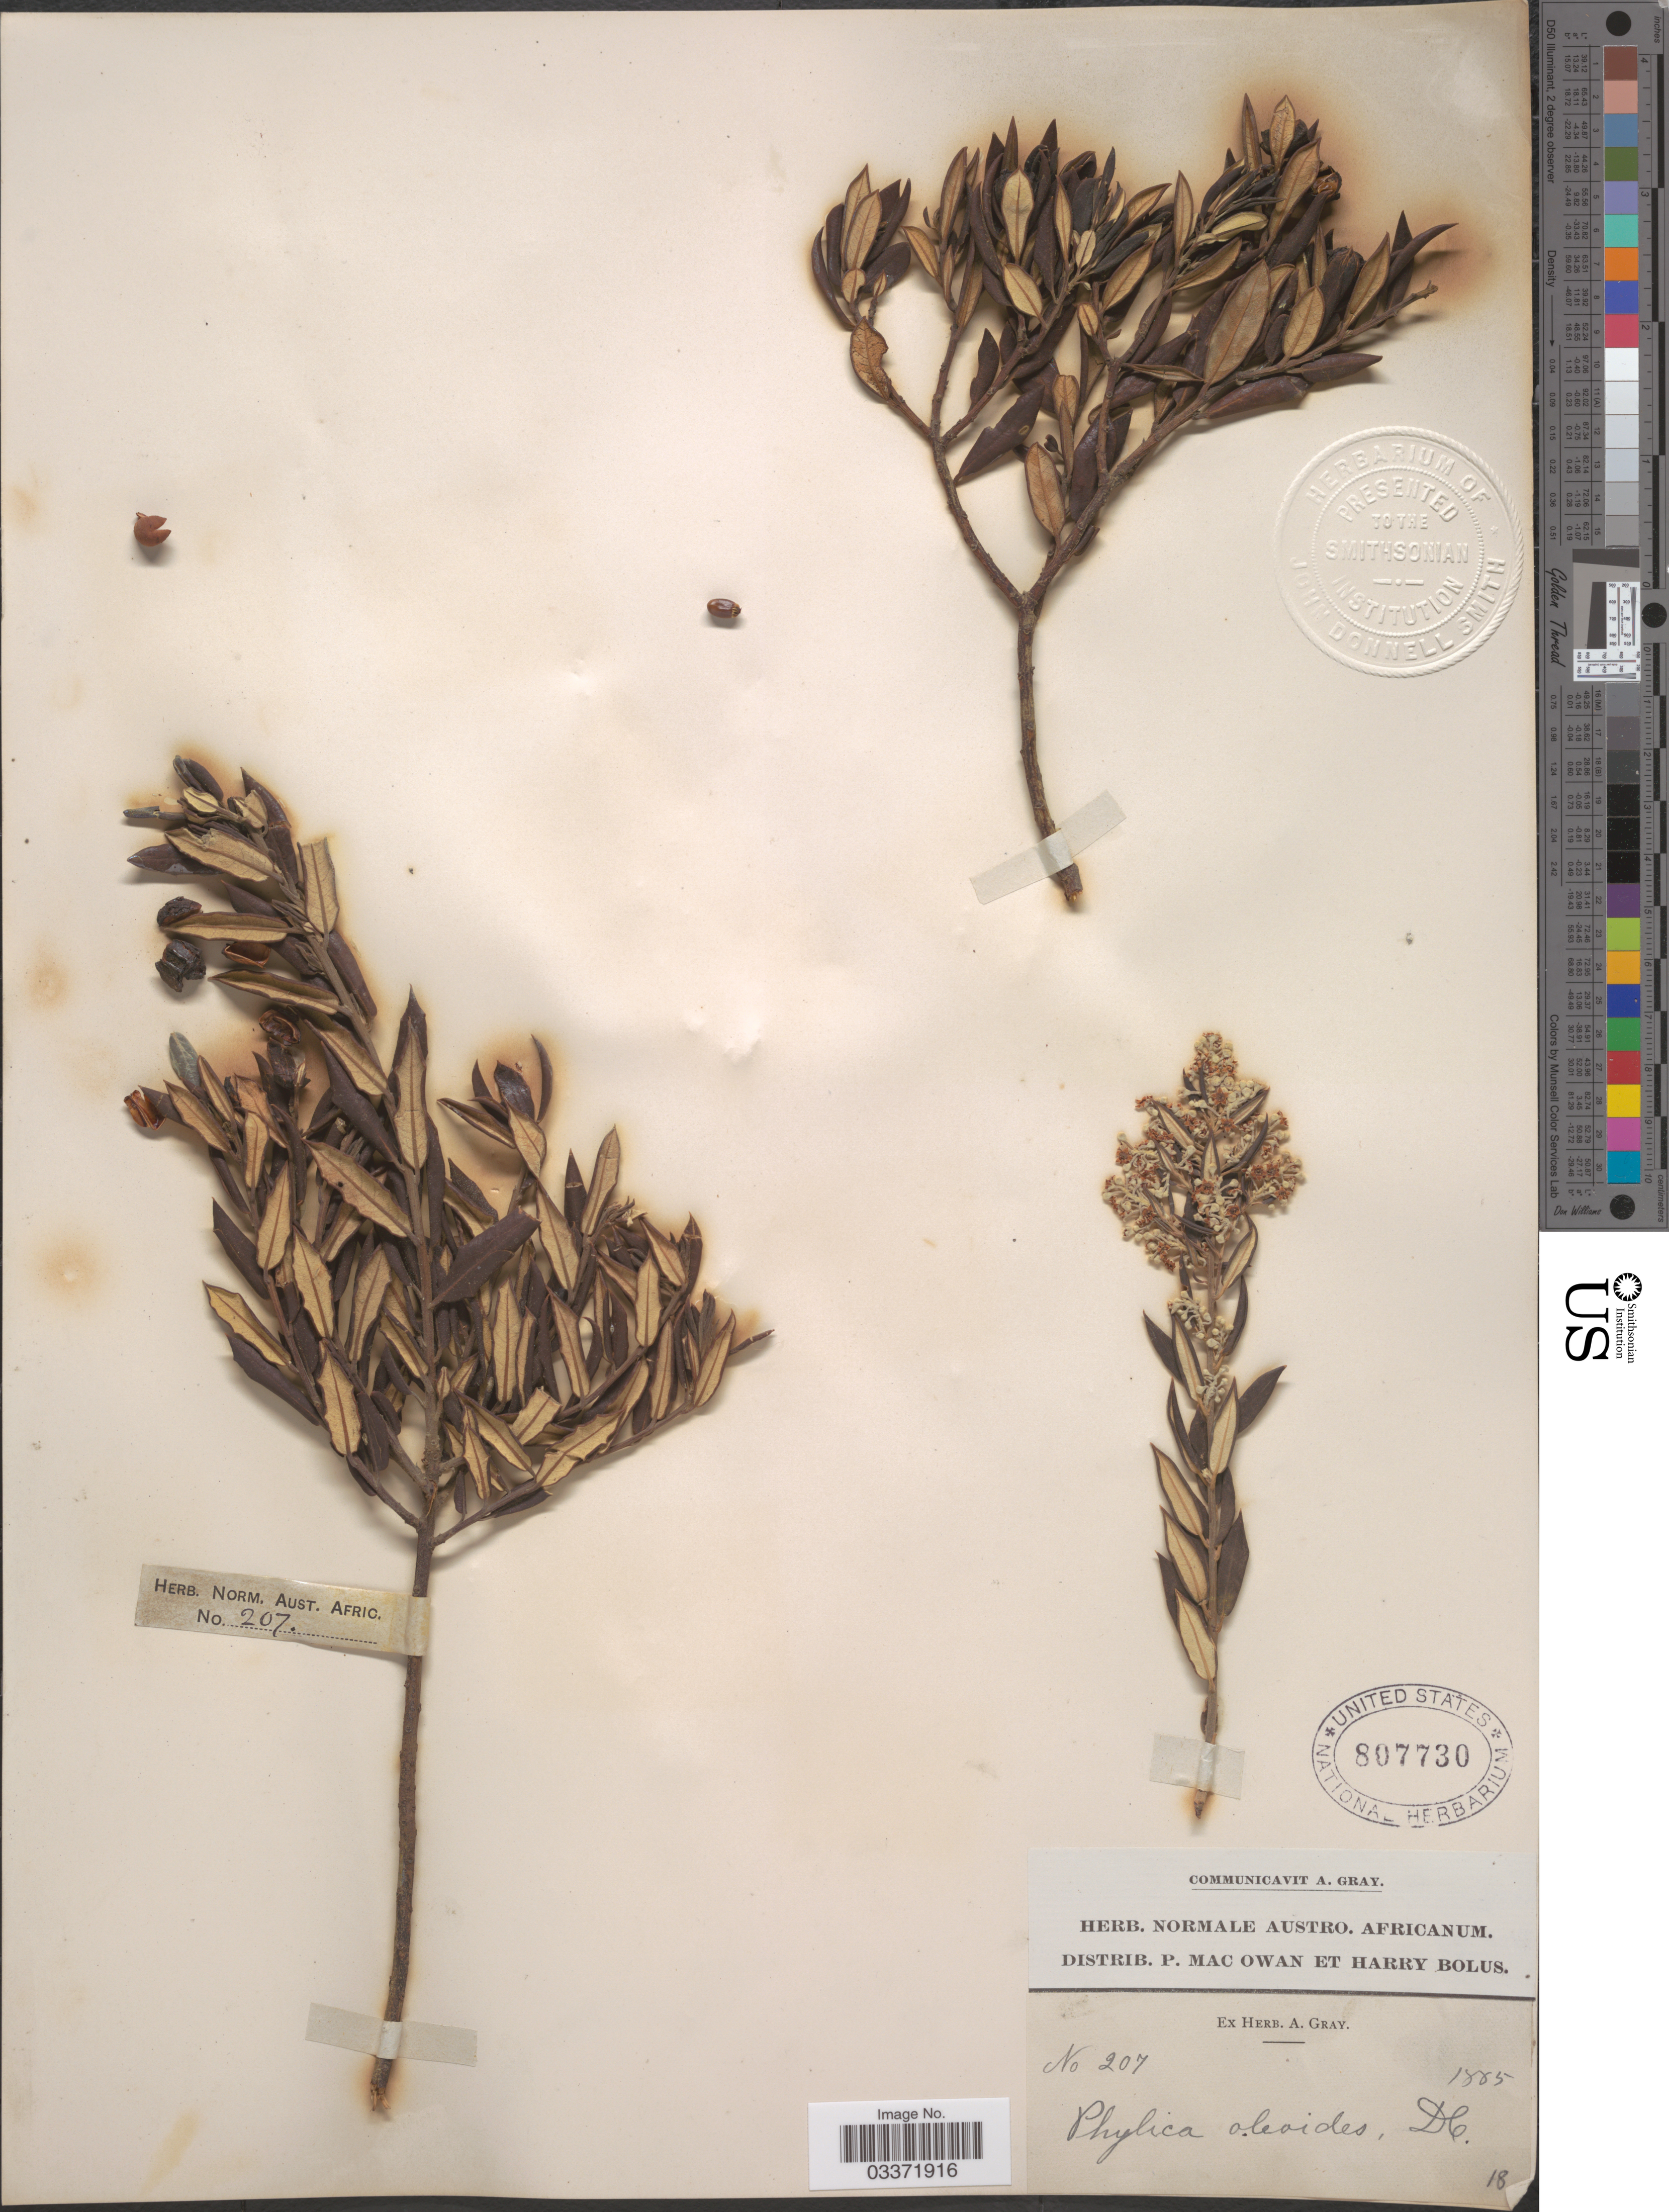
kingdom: Plantae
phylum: Tracheophyta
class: Magnoliopsida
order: Rosales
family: Rhamnaceae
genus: Phylica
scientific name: Phylica oleoides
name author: DC.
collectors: P. MacOwan & H. Bolus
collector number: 207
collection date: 1885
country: South Africa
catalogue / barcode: US 807730